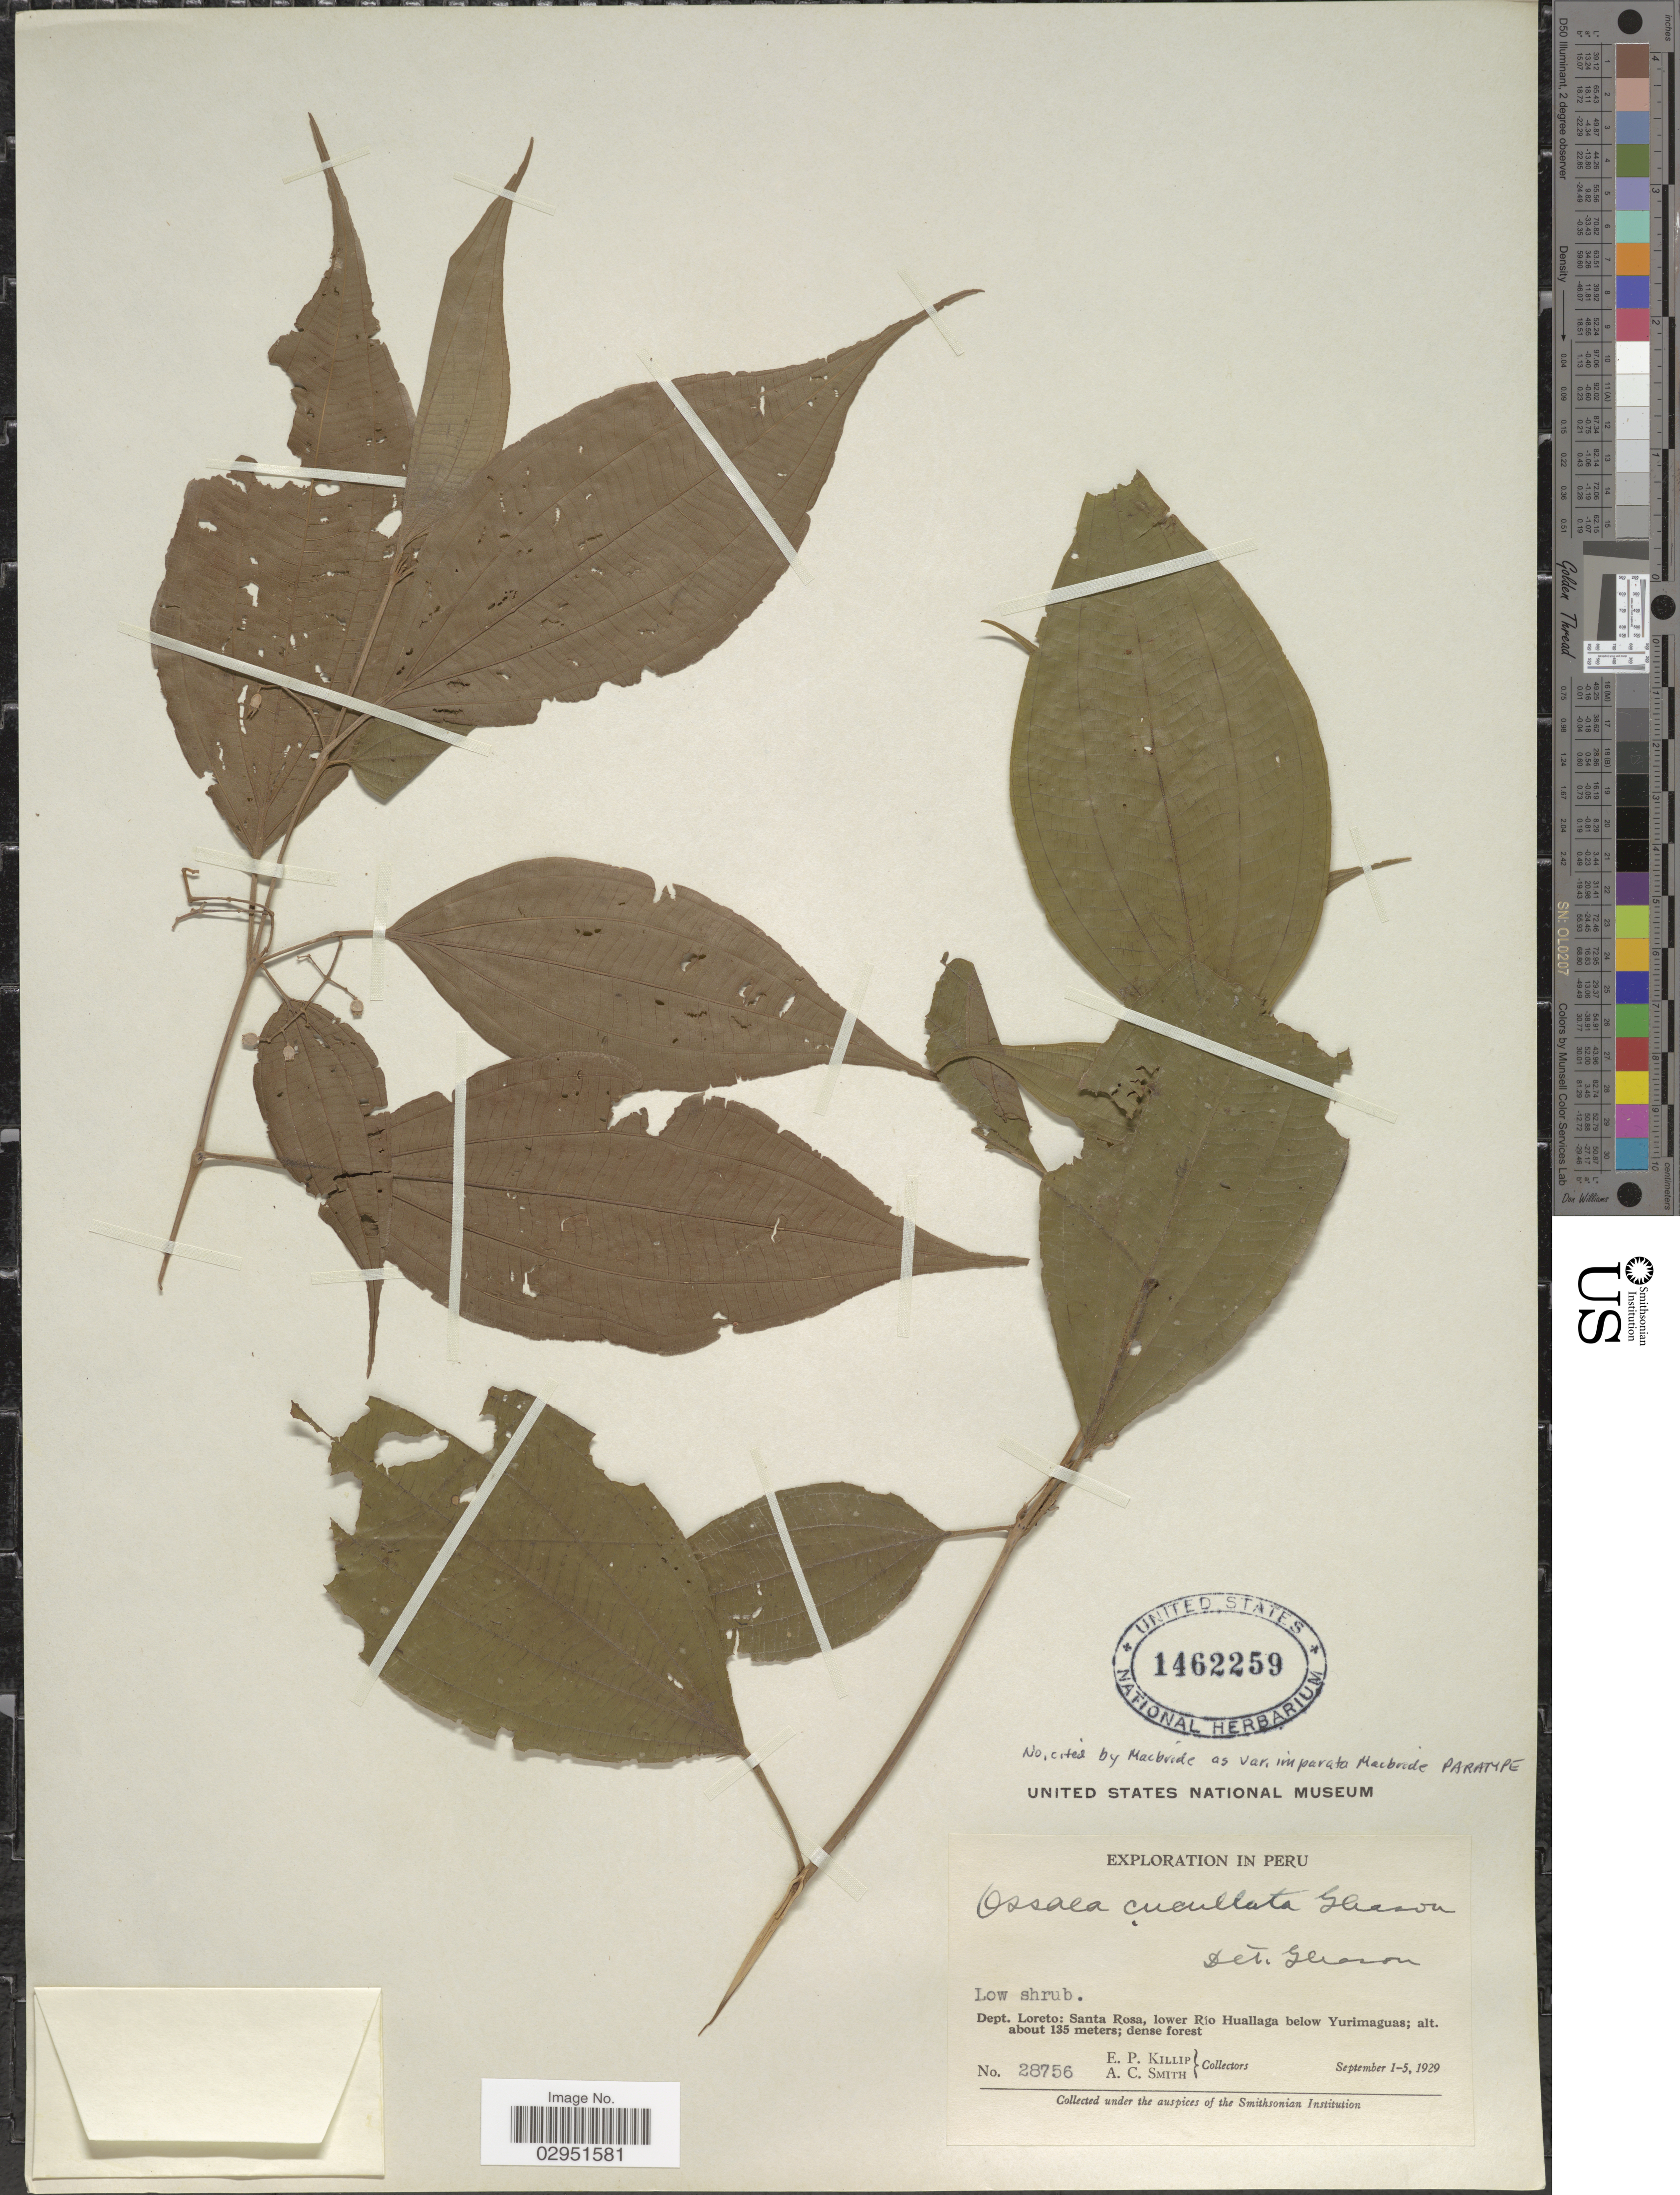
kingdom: Plantae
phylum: Tracheophyta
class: Magnoliopsida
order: Myrtales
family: Melastomataceae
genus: Ossaea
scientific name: Ossaea cucullata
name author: Gleason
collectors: E. P. Killip & A. C. Smith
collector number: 28756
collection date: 1929-09-01/1929-09-05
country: Peru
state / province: Loreto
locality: Dept. Loreto: Santa Rosa, lower Río Huallaga below Yurimaguas.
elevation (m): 135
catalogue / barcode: US 1462259